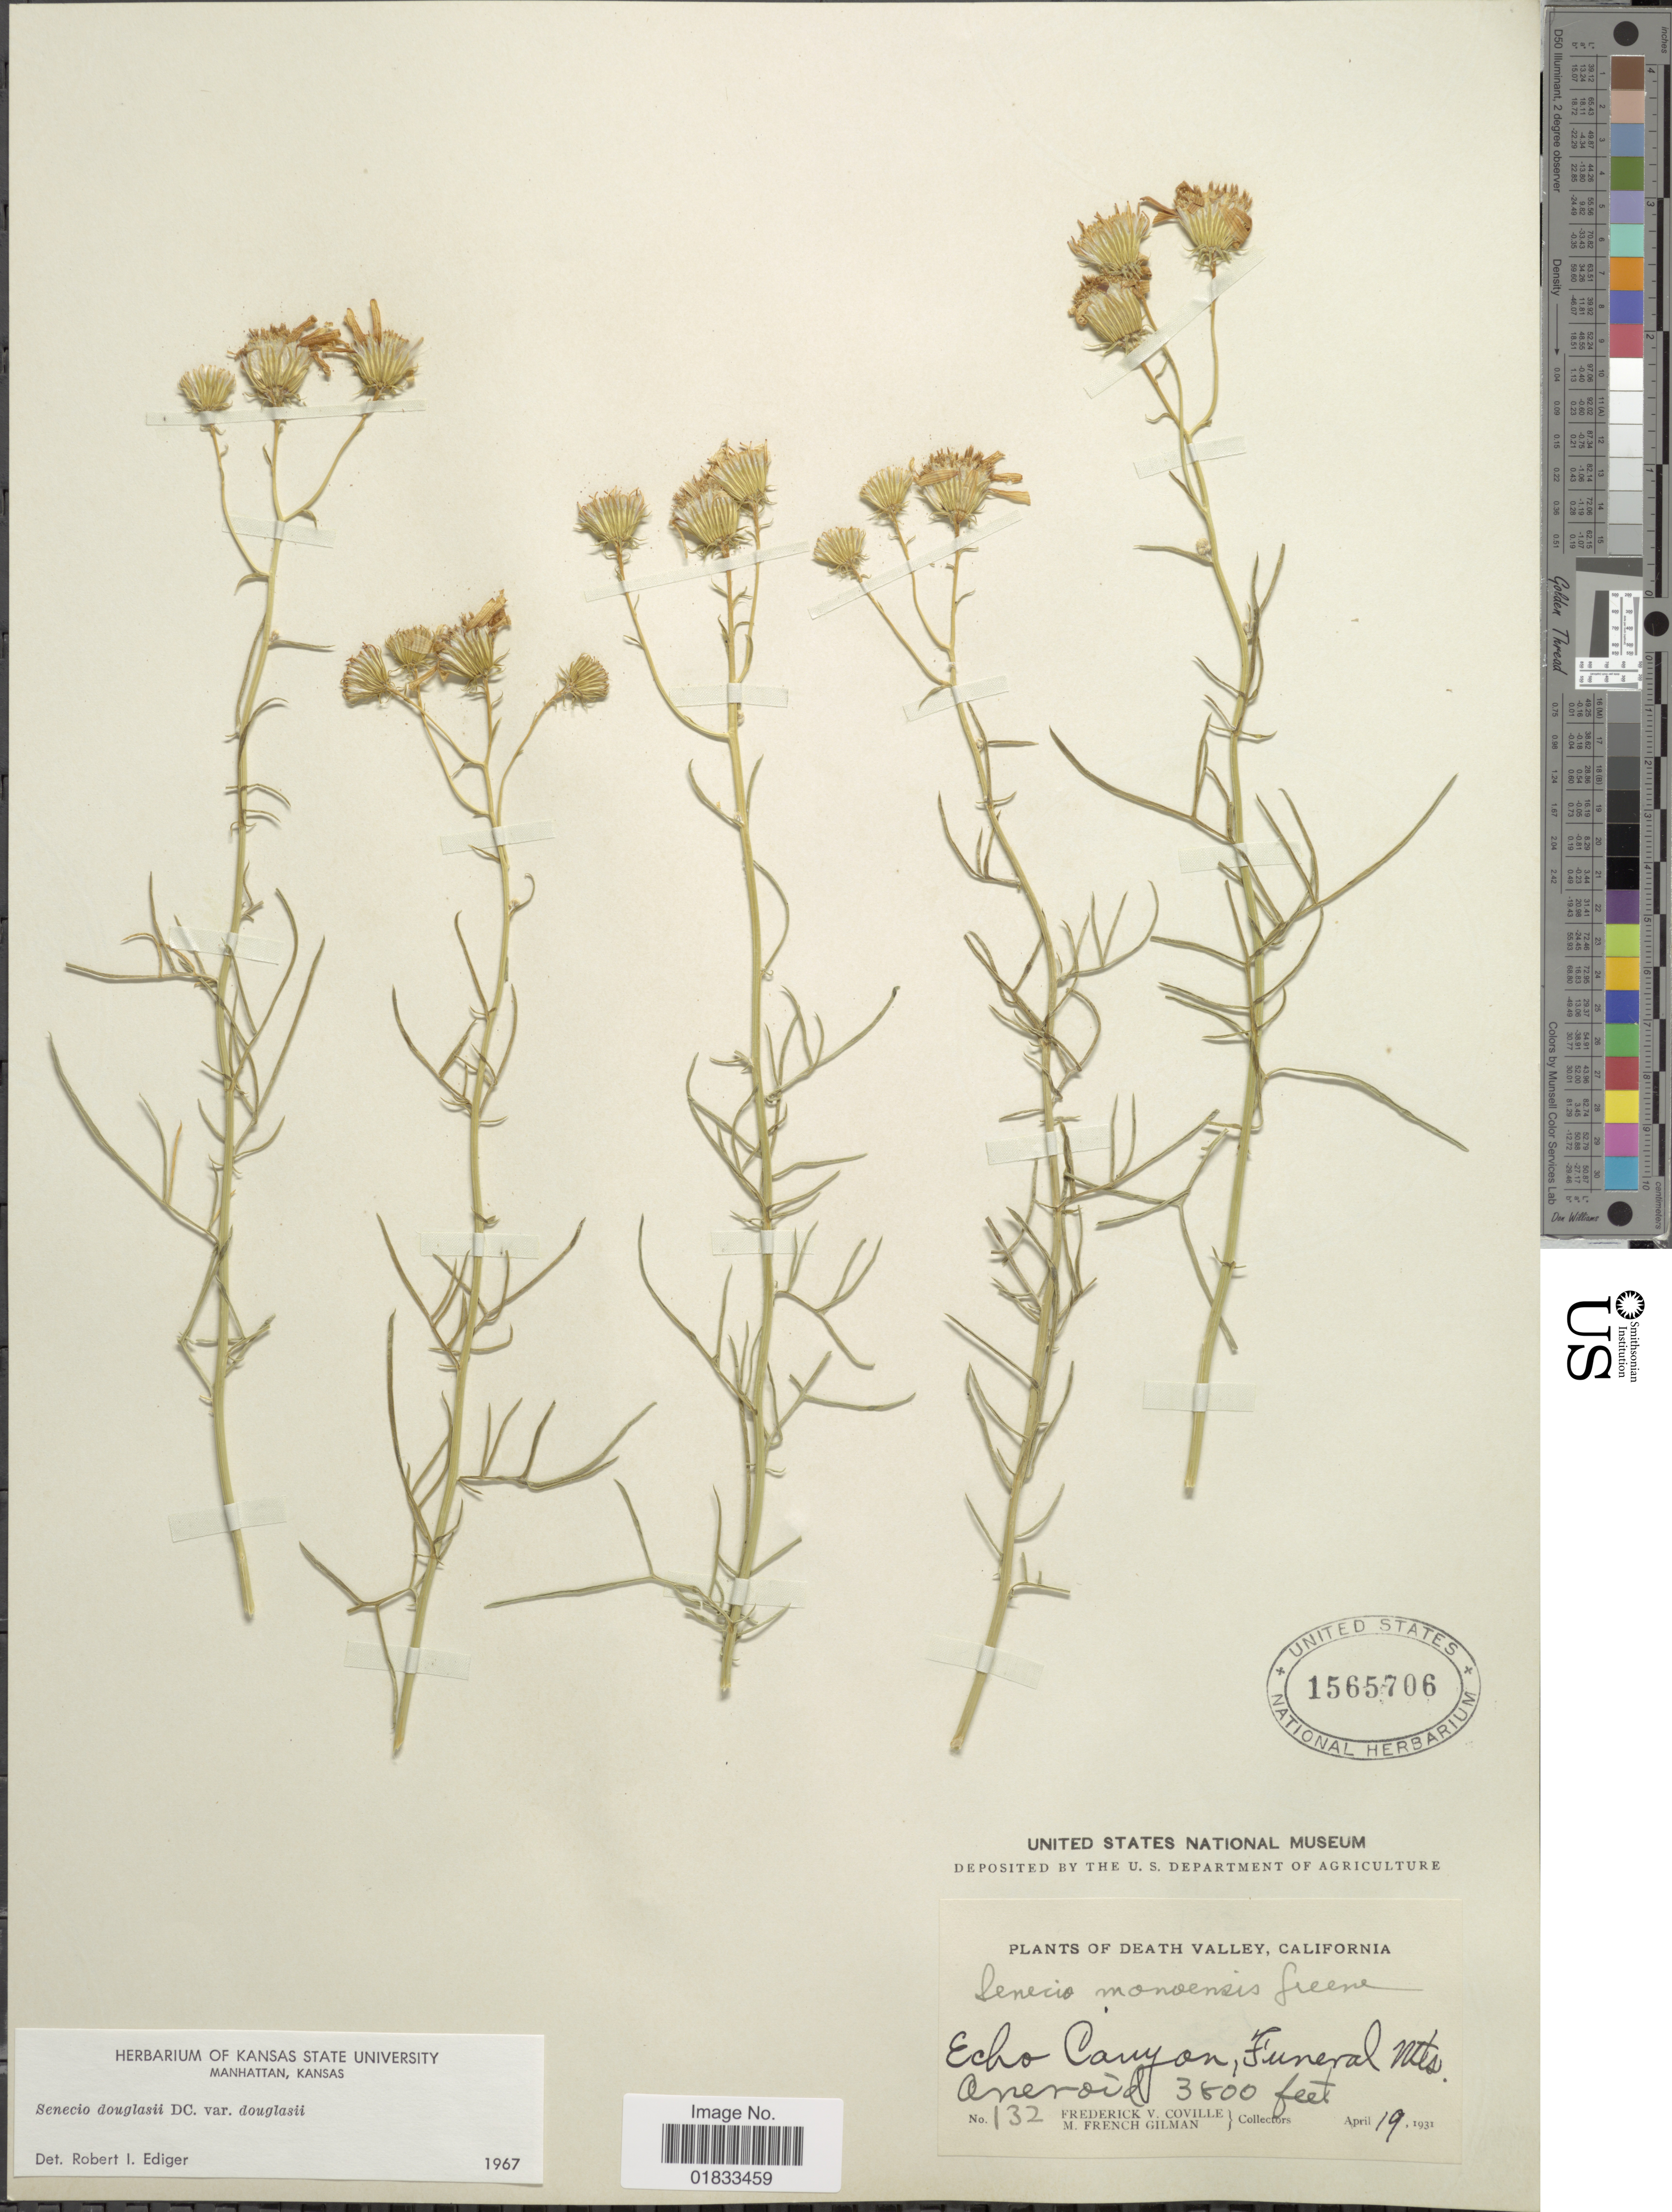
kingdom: Plantae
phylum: Tracheophyta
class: Magnoliopsida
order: Asterales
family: Asteraceae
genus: Senecio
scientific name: Senecio flaccidus var. douglasii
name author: (DC.) B.L. Turner & T.M. Barkley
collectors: F. V. Coville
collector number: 132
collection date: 1931-04-19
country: United States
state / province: California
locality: Death Valley, Echo Canyon, Funeral Mts.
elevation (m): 1158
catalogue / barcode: US 1565706